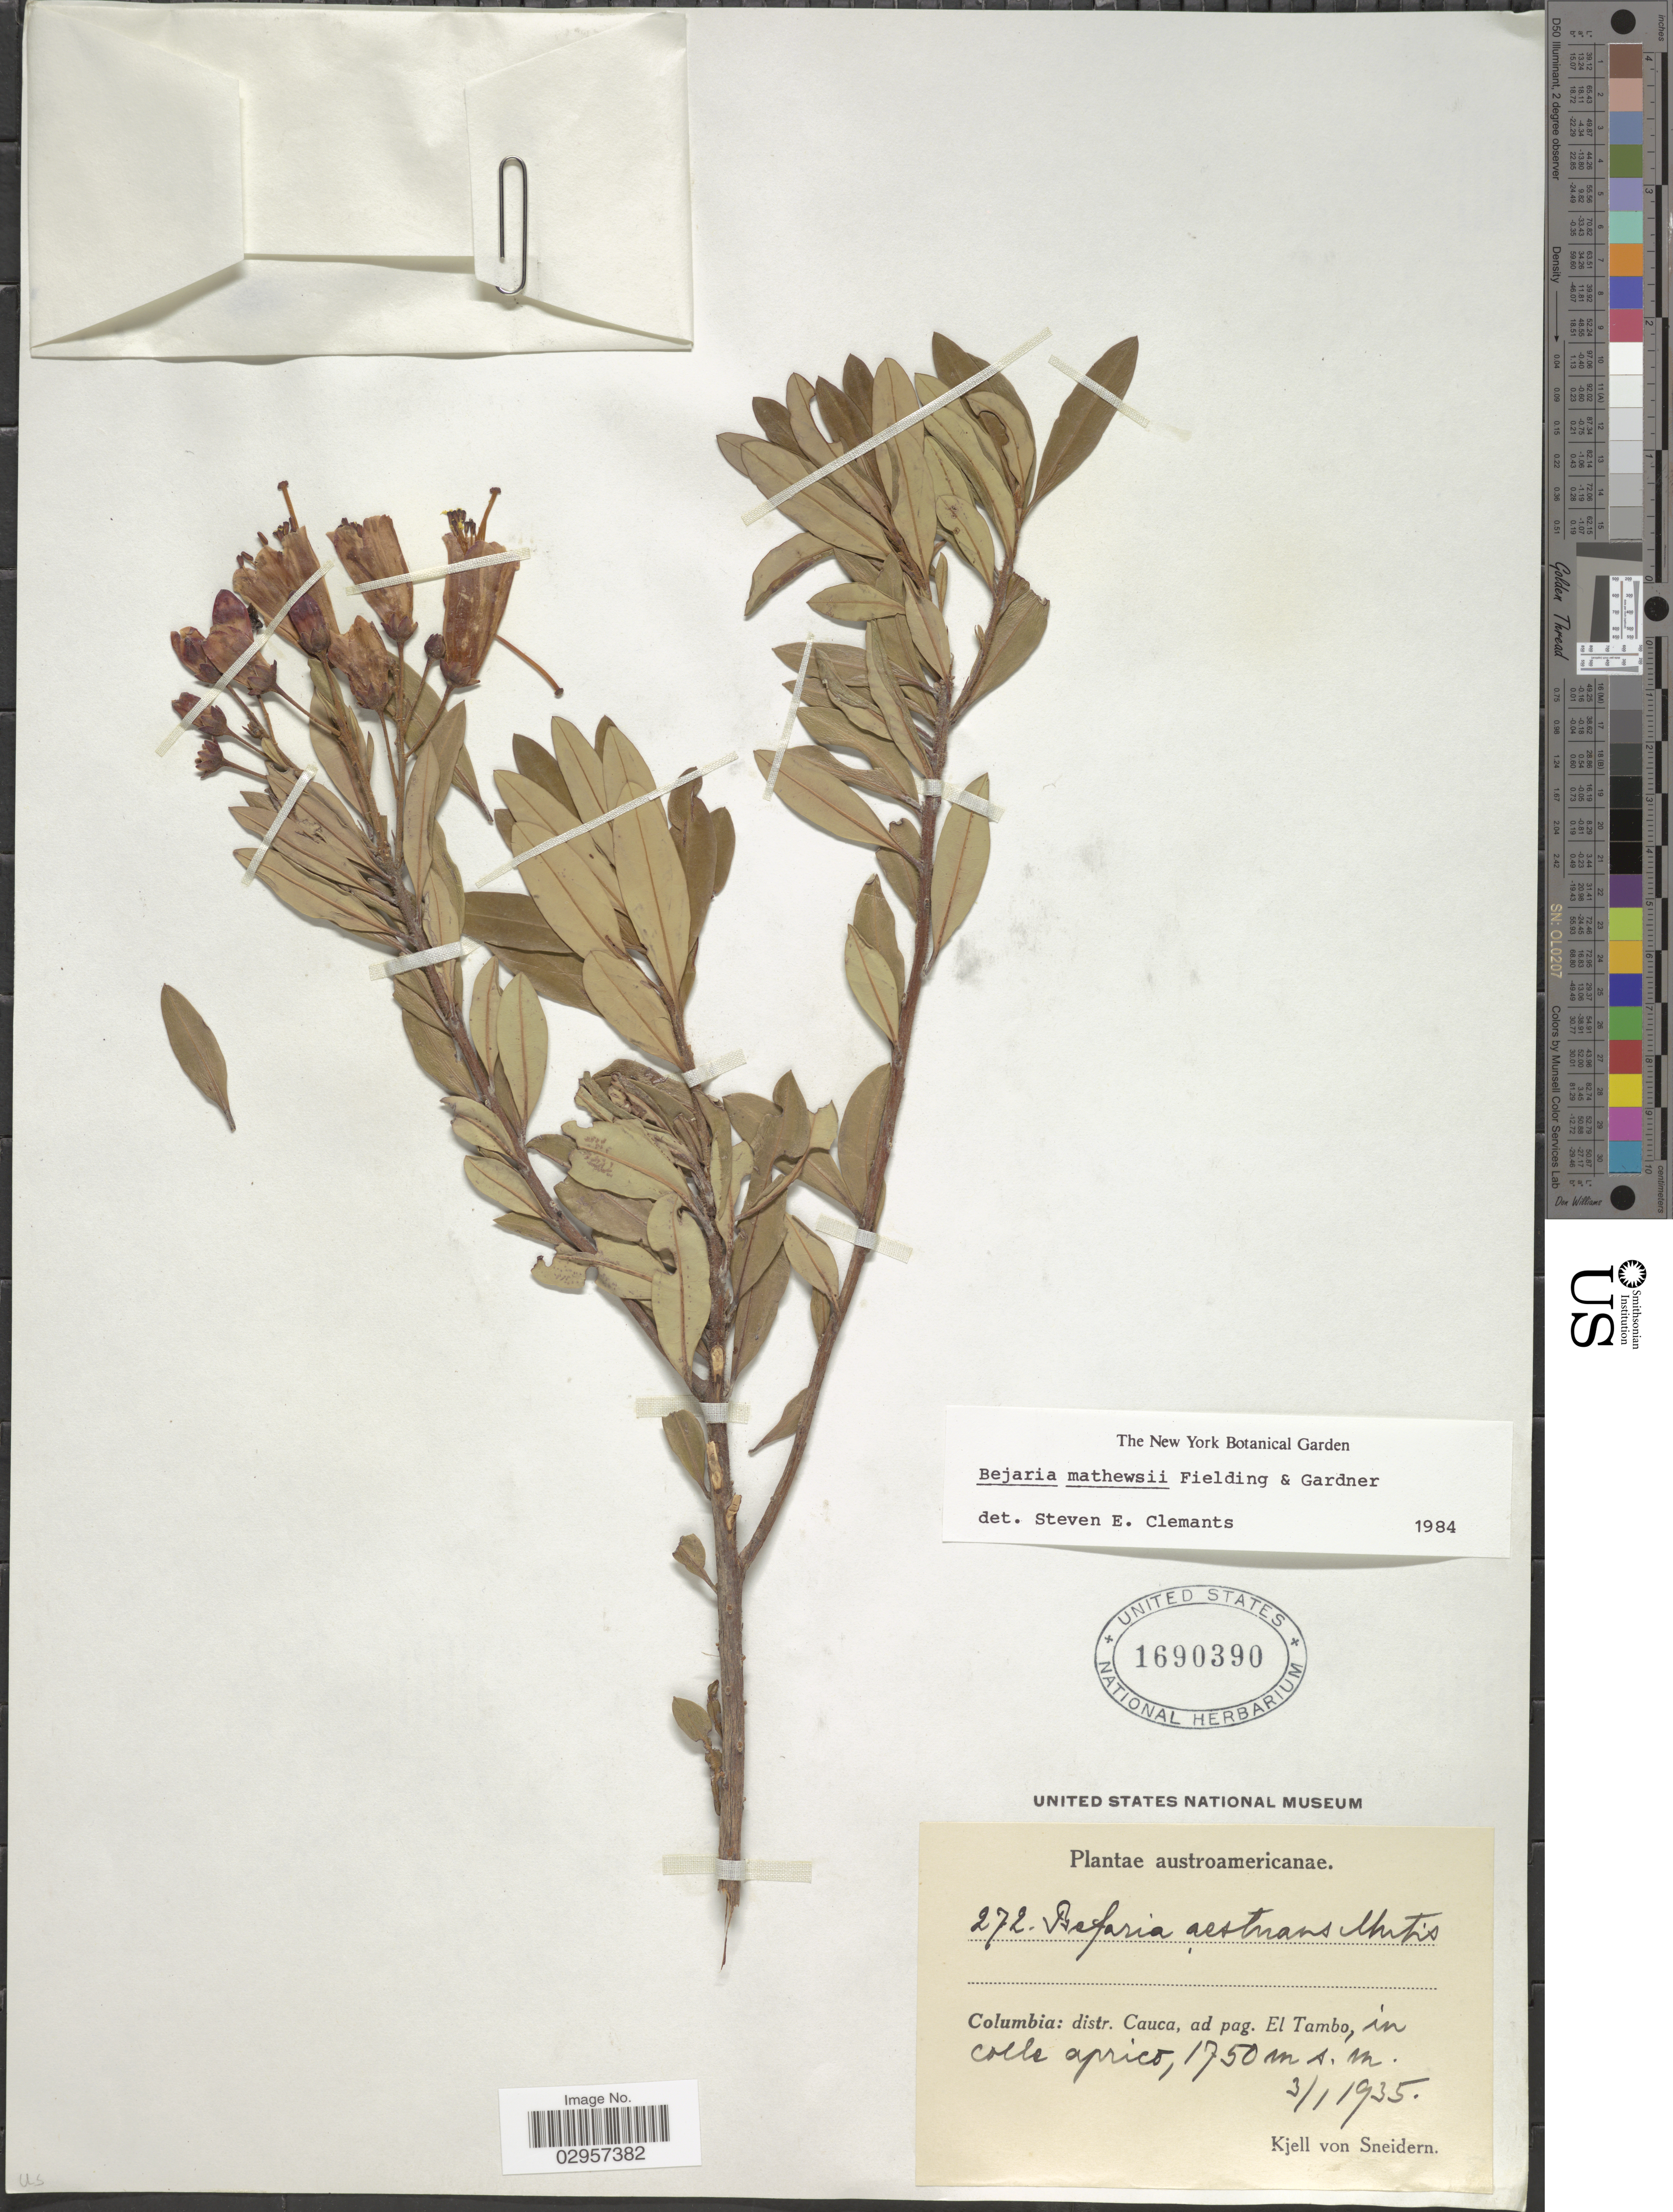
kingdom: Plantae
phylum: Tracheophyta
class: Magnoliopsida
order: Ericales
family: Ericaceae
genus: Bejaria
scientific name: Bejaria mathewsii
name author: Fielding & Gardner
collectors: K. von Sneidern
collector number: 272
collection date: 1935-01-03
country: Colombia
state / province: Cauca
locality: Distr. Cauca, ad pag., El Tambo, in colle aprico.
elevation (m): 1750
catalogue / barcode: US 1690390